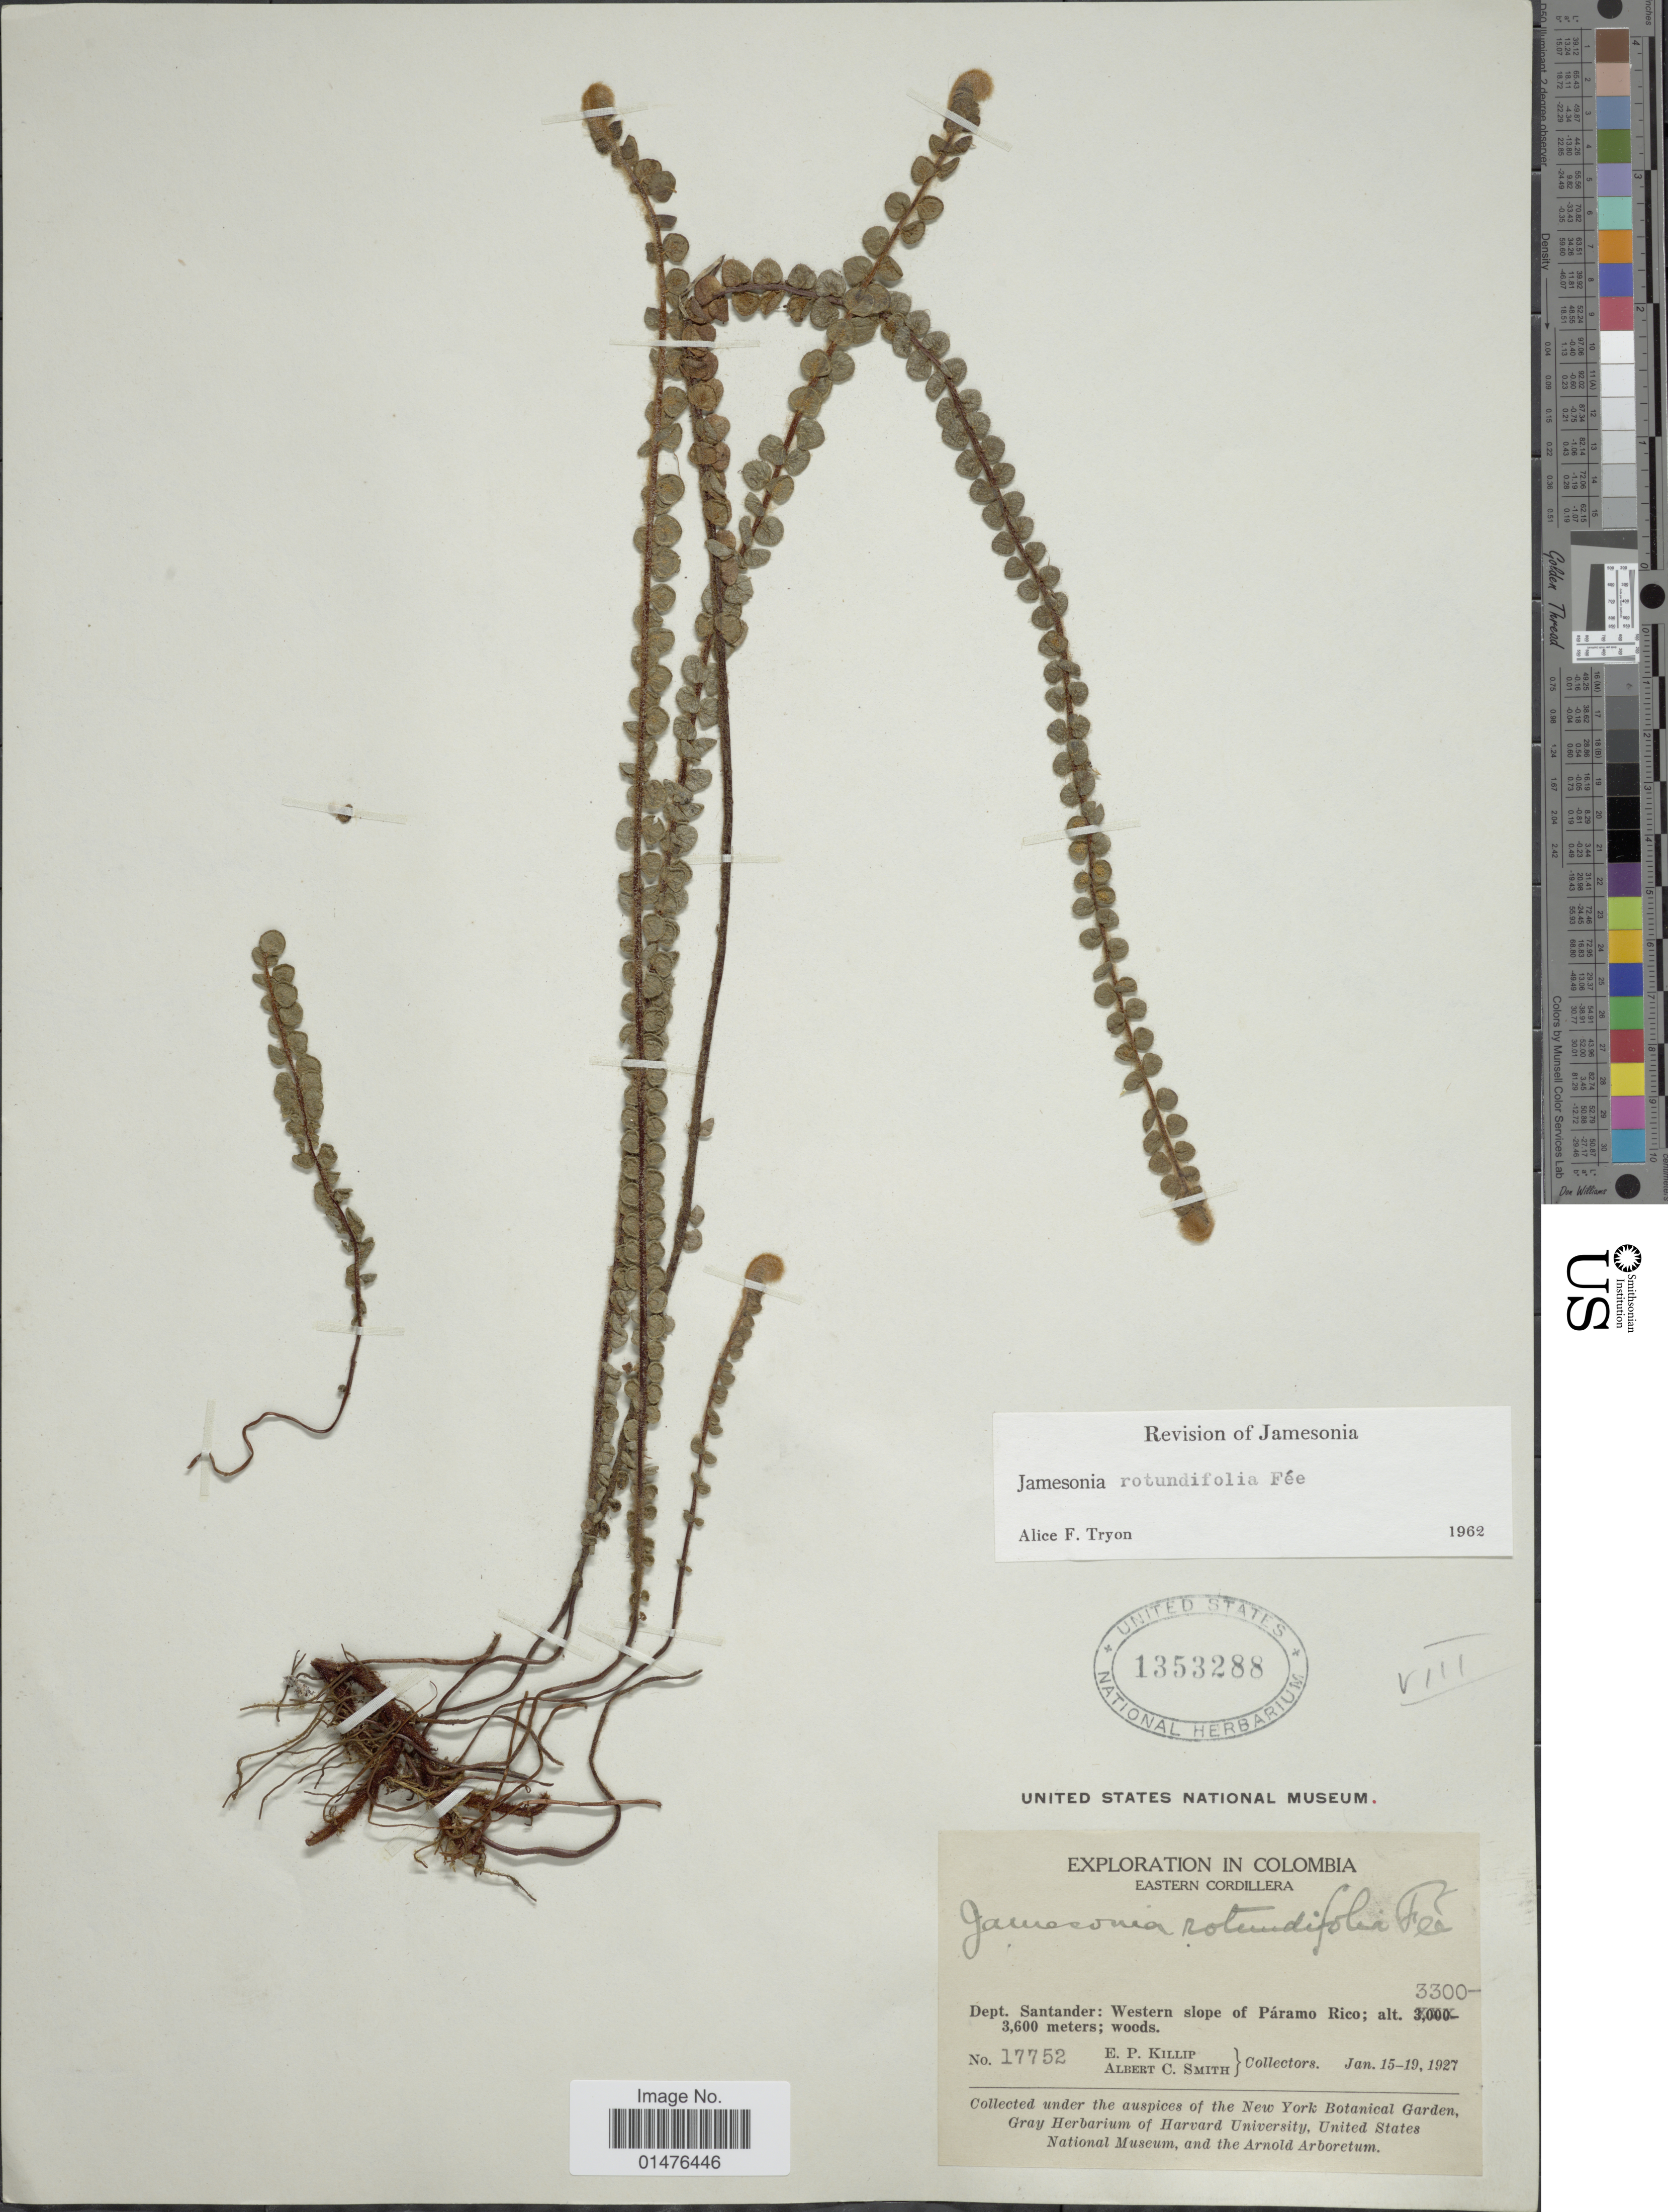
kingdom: Plantae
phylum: Tracheophyta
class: Polypodiopsida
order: Polypodiales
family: Pteridaceae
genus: Jamesonia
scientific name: Jamesonia rotundifolia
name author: Fée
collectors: E. P. Killip & A. C. Smith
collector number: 17752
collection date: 1927-01-15/1927-01-19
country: Colombia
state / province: Santander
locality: Eastern Cordillera. Western slope of Páramo Rico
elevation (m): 3300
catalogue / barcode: US 1353288